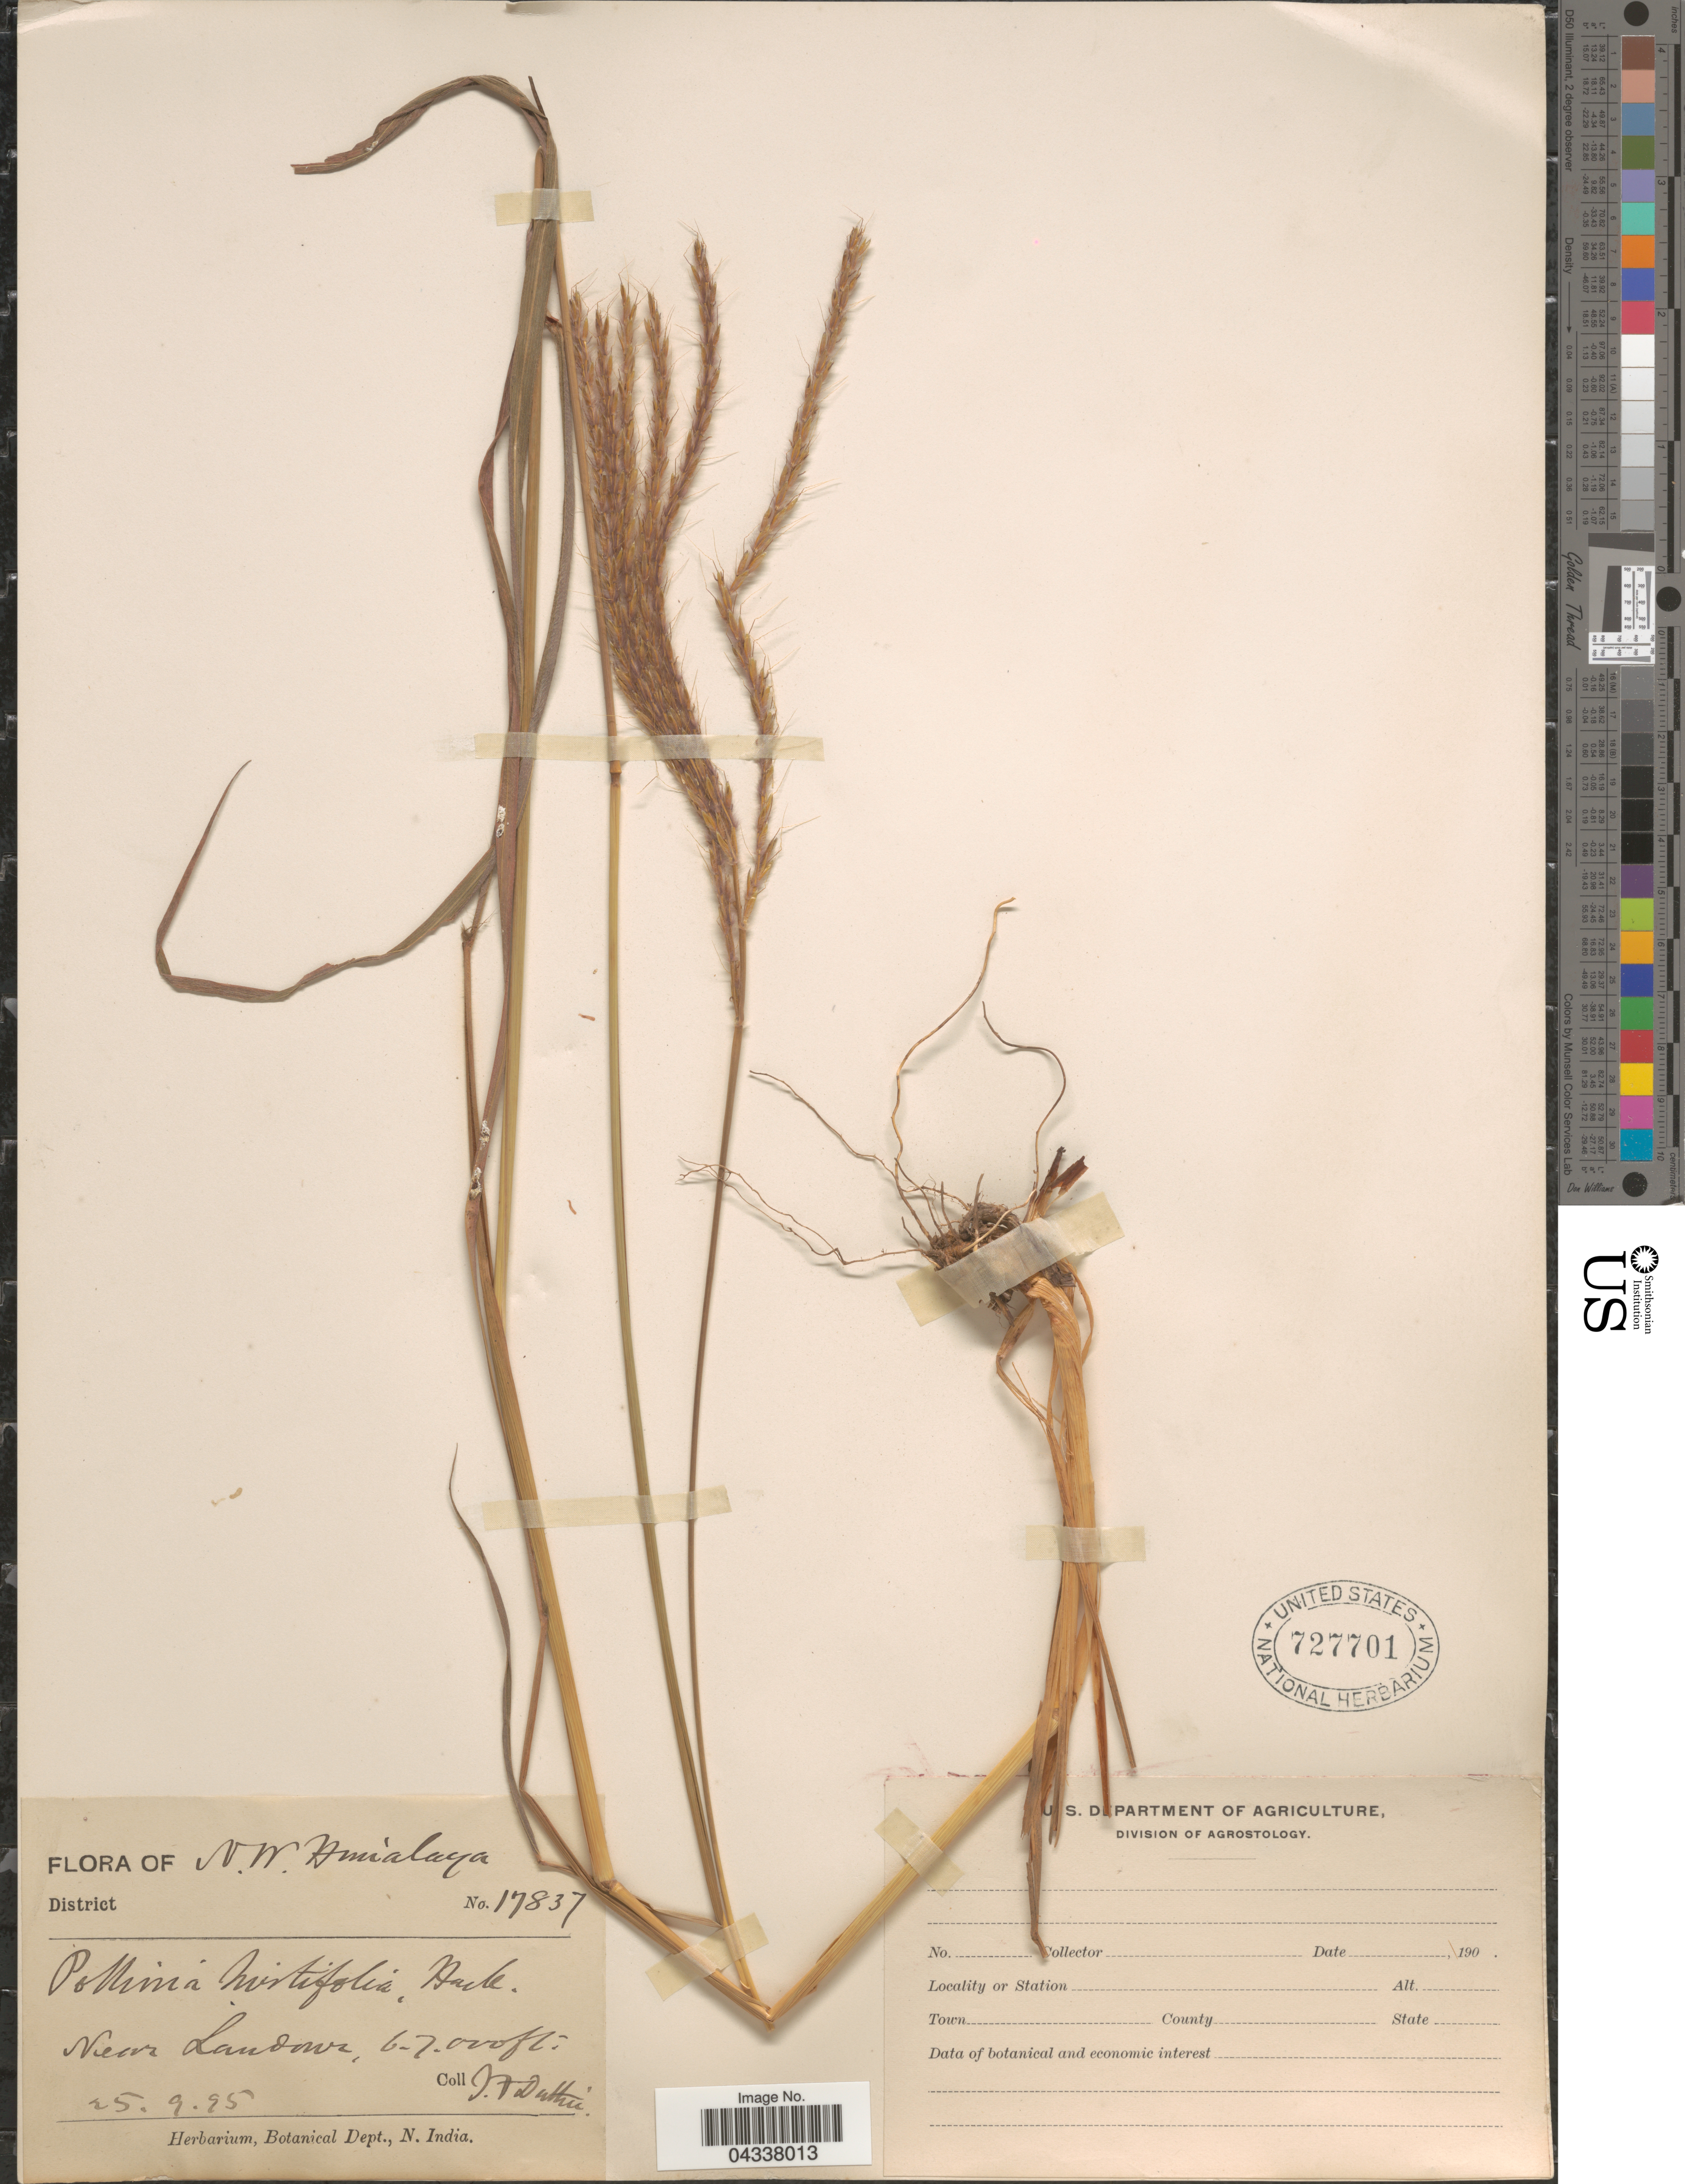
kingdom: Plantae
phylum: Tracheophyta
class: Liliopsida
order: Poales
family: Poaceae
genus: Pseudopogonatherum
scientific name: Pseudopogonatherum quadrinerve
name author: (Hack.) Ohwi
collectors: J. F. Duthie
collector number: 17837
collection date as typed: Transcribed d/m/y: 25/9/95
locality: N.W. Himalaya. Near Laudowr [interpreted].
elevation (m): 1829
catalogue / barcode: US 727701